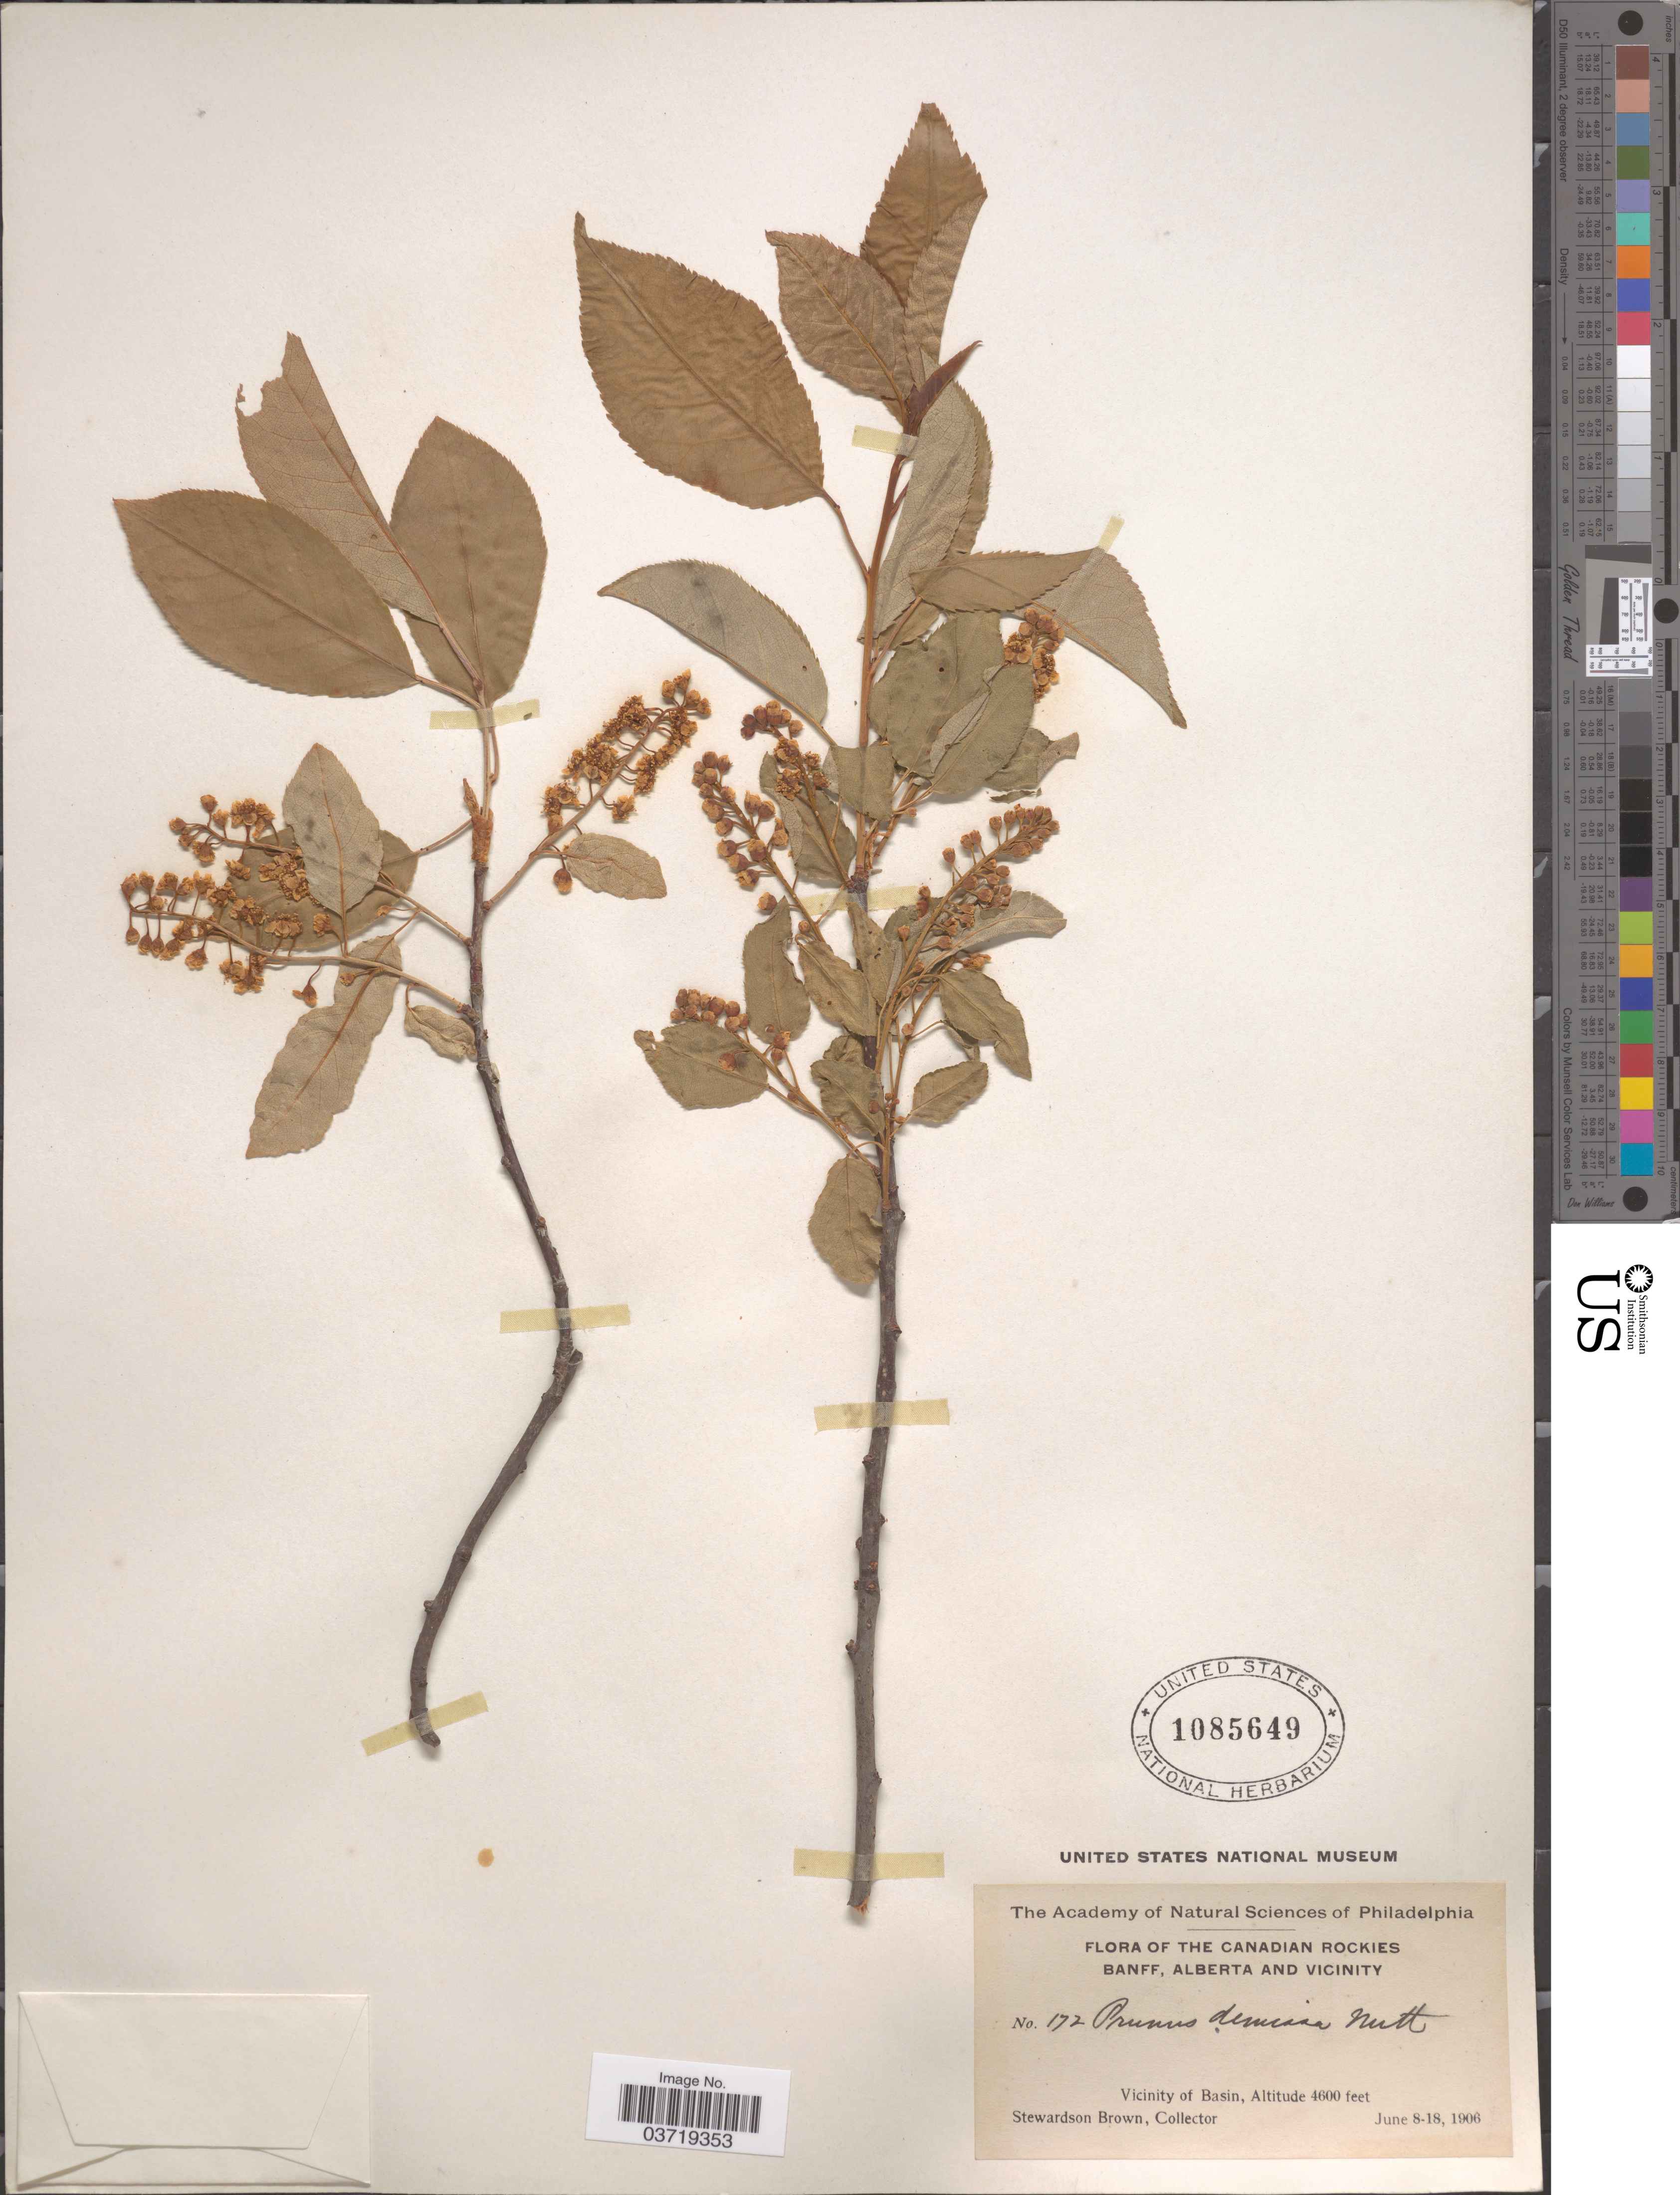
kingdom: Plantae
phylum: Tracheophyta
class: Magnoliopsida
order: Rosales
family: Rosaceae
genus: Prunus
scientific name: Prunus virginiana var. demissa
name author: (Nutt.) Torr.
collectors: S. Brown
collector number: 172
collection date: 1906-06-08/1906-06-18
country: Canada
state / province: Alberta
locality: The Canadian Rockies Banff, and Vicinity. Vicinity of Basin.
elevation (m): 1402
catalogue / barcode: US 1085649